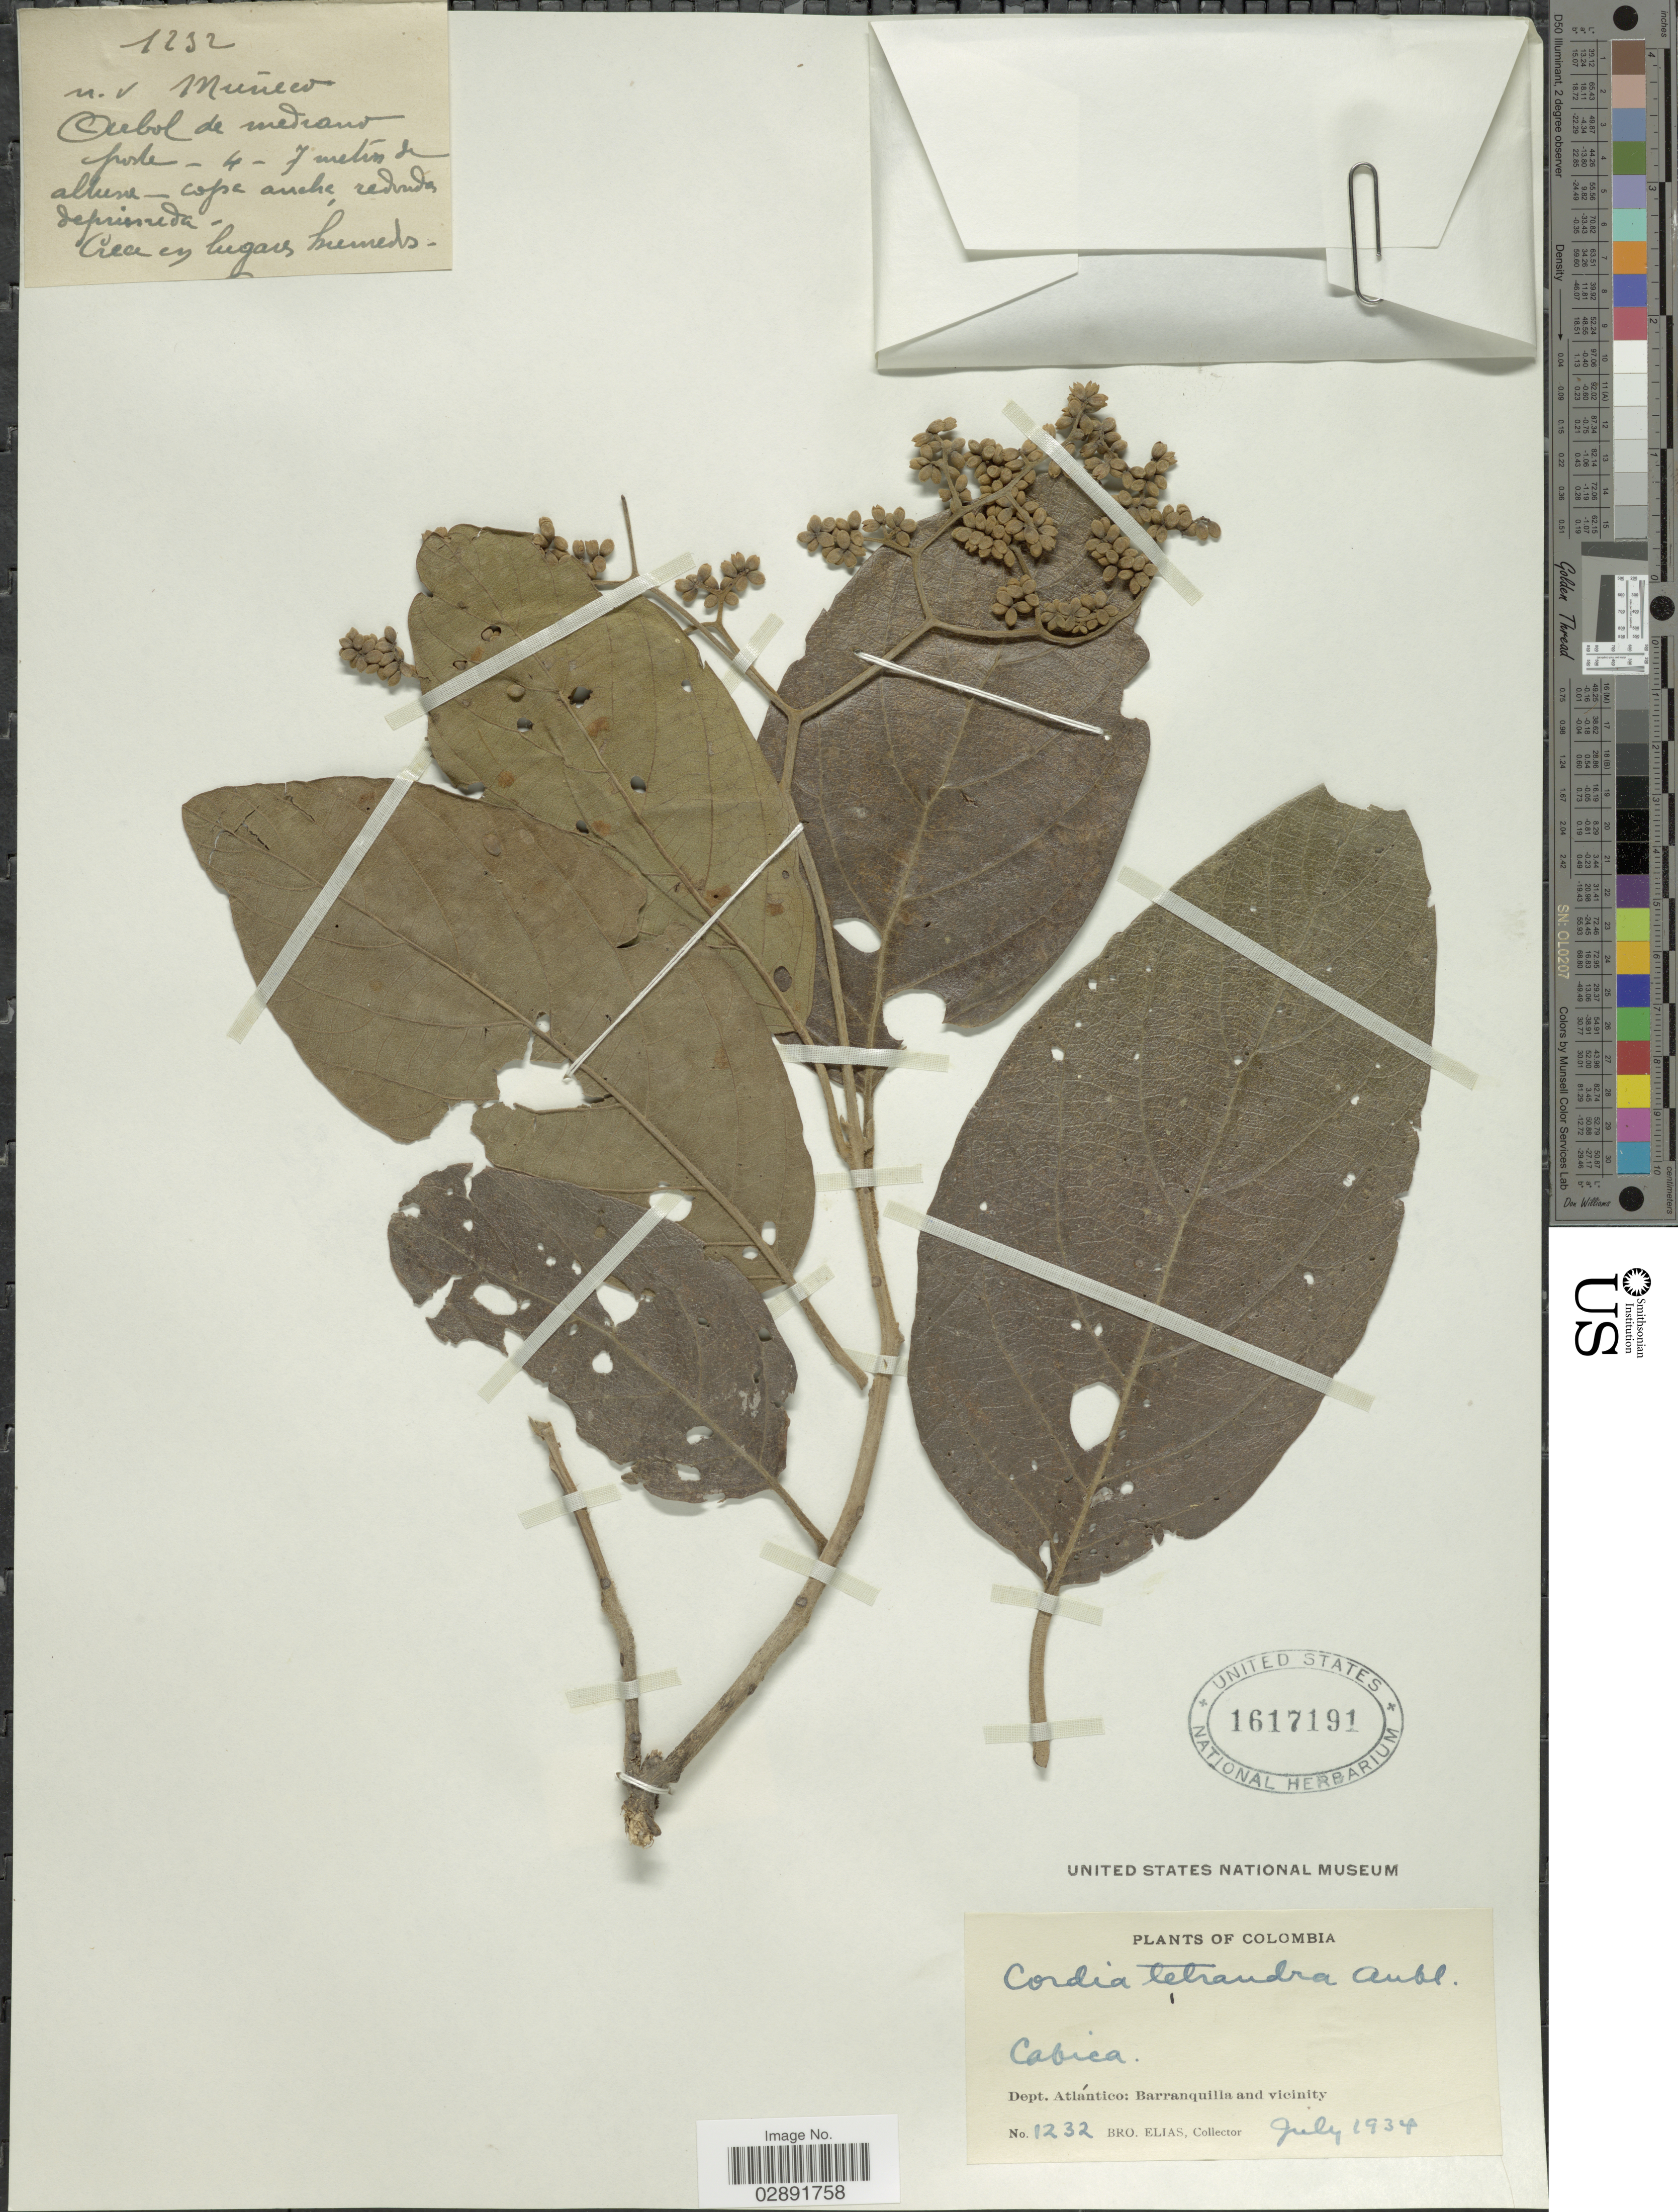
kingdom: Plantae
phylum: Tracheophyta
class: Magnoliopsida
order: Boraginales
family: Cordiaceae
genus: Cordia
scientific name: Cordia tetrandra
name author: Aubl.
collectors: Bro. Elias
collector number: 1232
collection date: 1934-07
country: Colombia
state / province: Atlántico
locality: Cabica, Dept. Atlántico: Barranquilla and vicinity.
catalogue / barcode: US 1617191